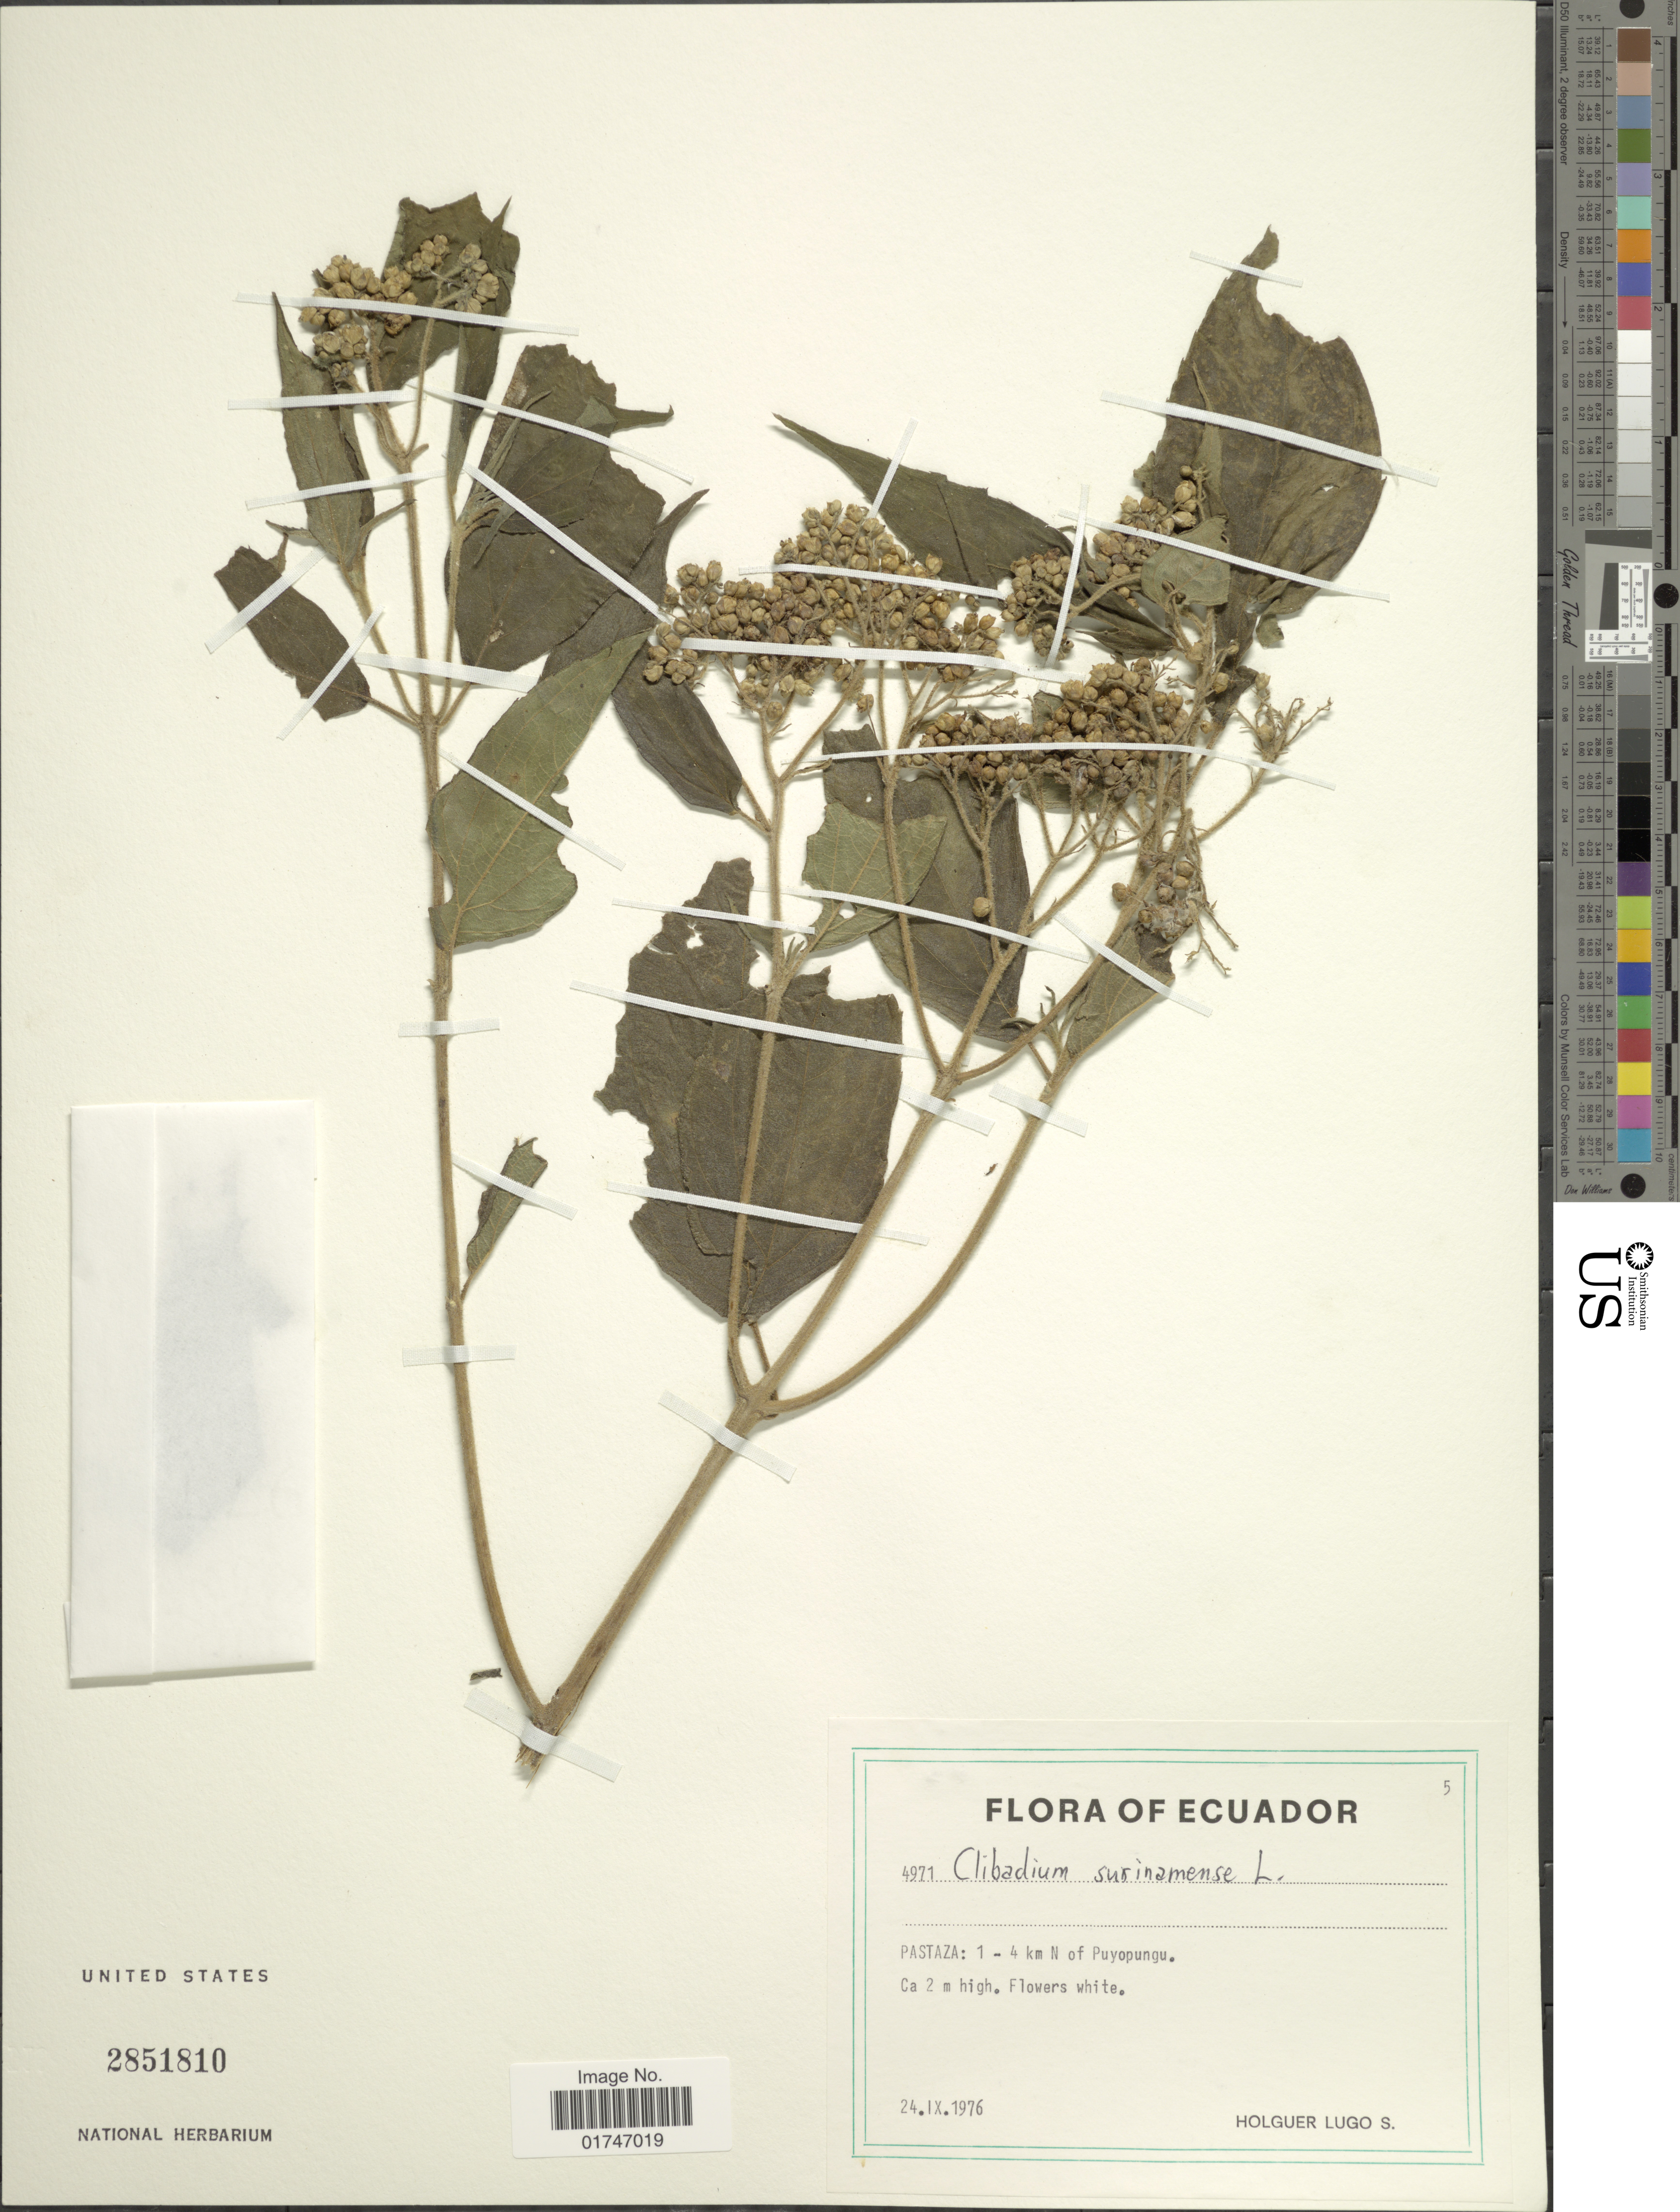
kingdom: Plantae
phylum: Tracheophyta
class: Magnoliopsida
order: Asterales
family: Asteraceae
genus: Clibadium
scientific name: Clibadium surinamense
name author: L.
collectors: H. Lugo S.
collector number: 4971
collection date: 1976-09-24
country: Ecuador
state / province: Pastaza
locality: Pastaza: 1-4 km N of Puyopungu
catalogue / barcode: US 2851810